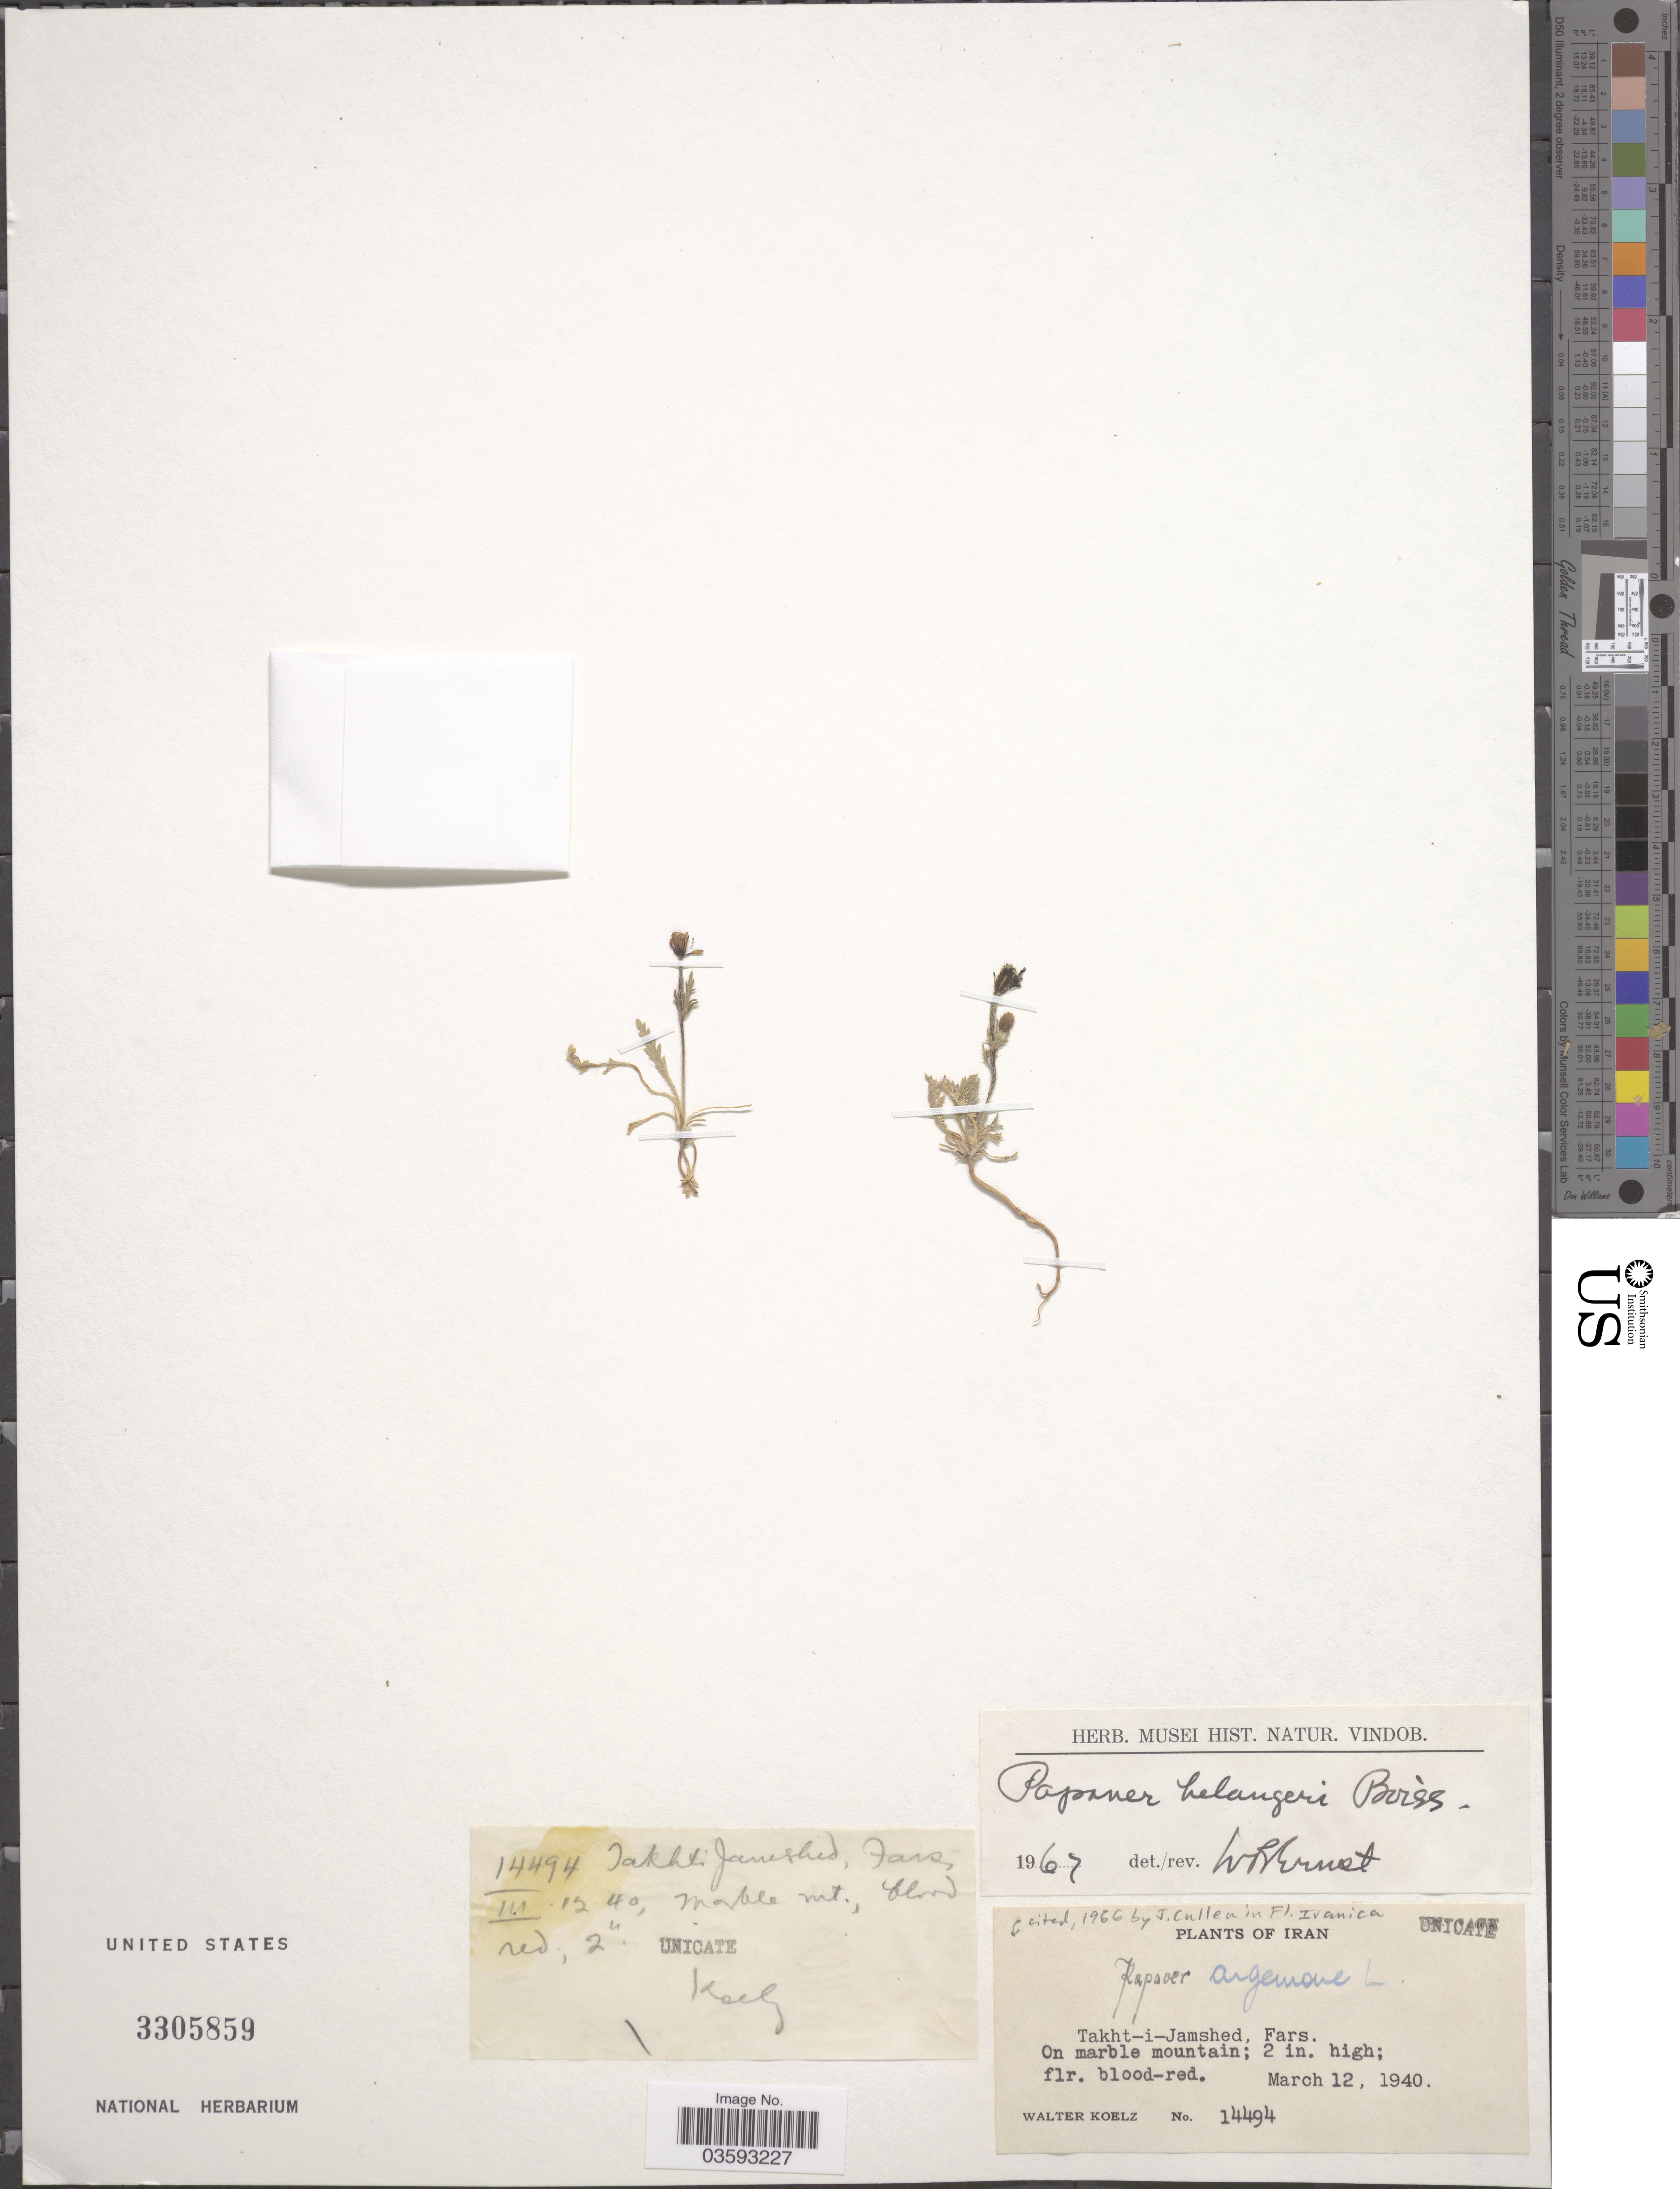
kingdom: Plantae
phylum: Tracheophyta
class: Magnoliopsida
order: Ranunculales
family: Papaveraceae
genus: Papaver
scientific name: Papaver argemone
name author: L.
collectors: W. N. Koelz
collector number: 14494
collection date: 1940-03-12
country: Iran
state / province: Fars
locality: Takht-i-Jamshed.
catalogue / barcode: US 3305859